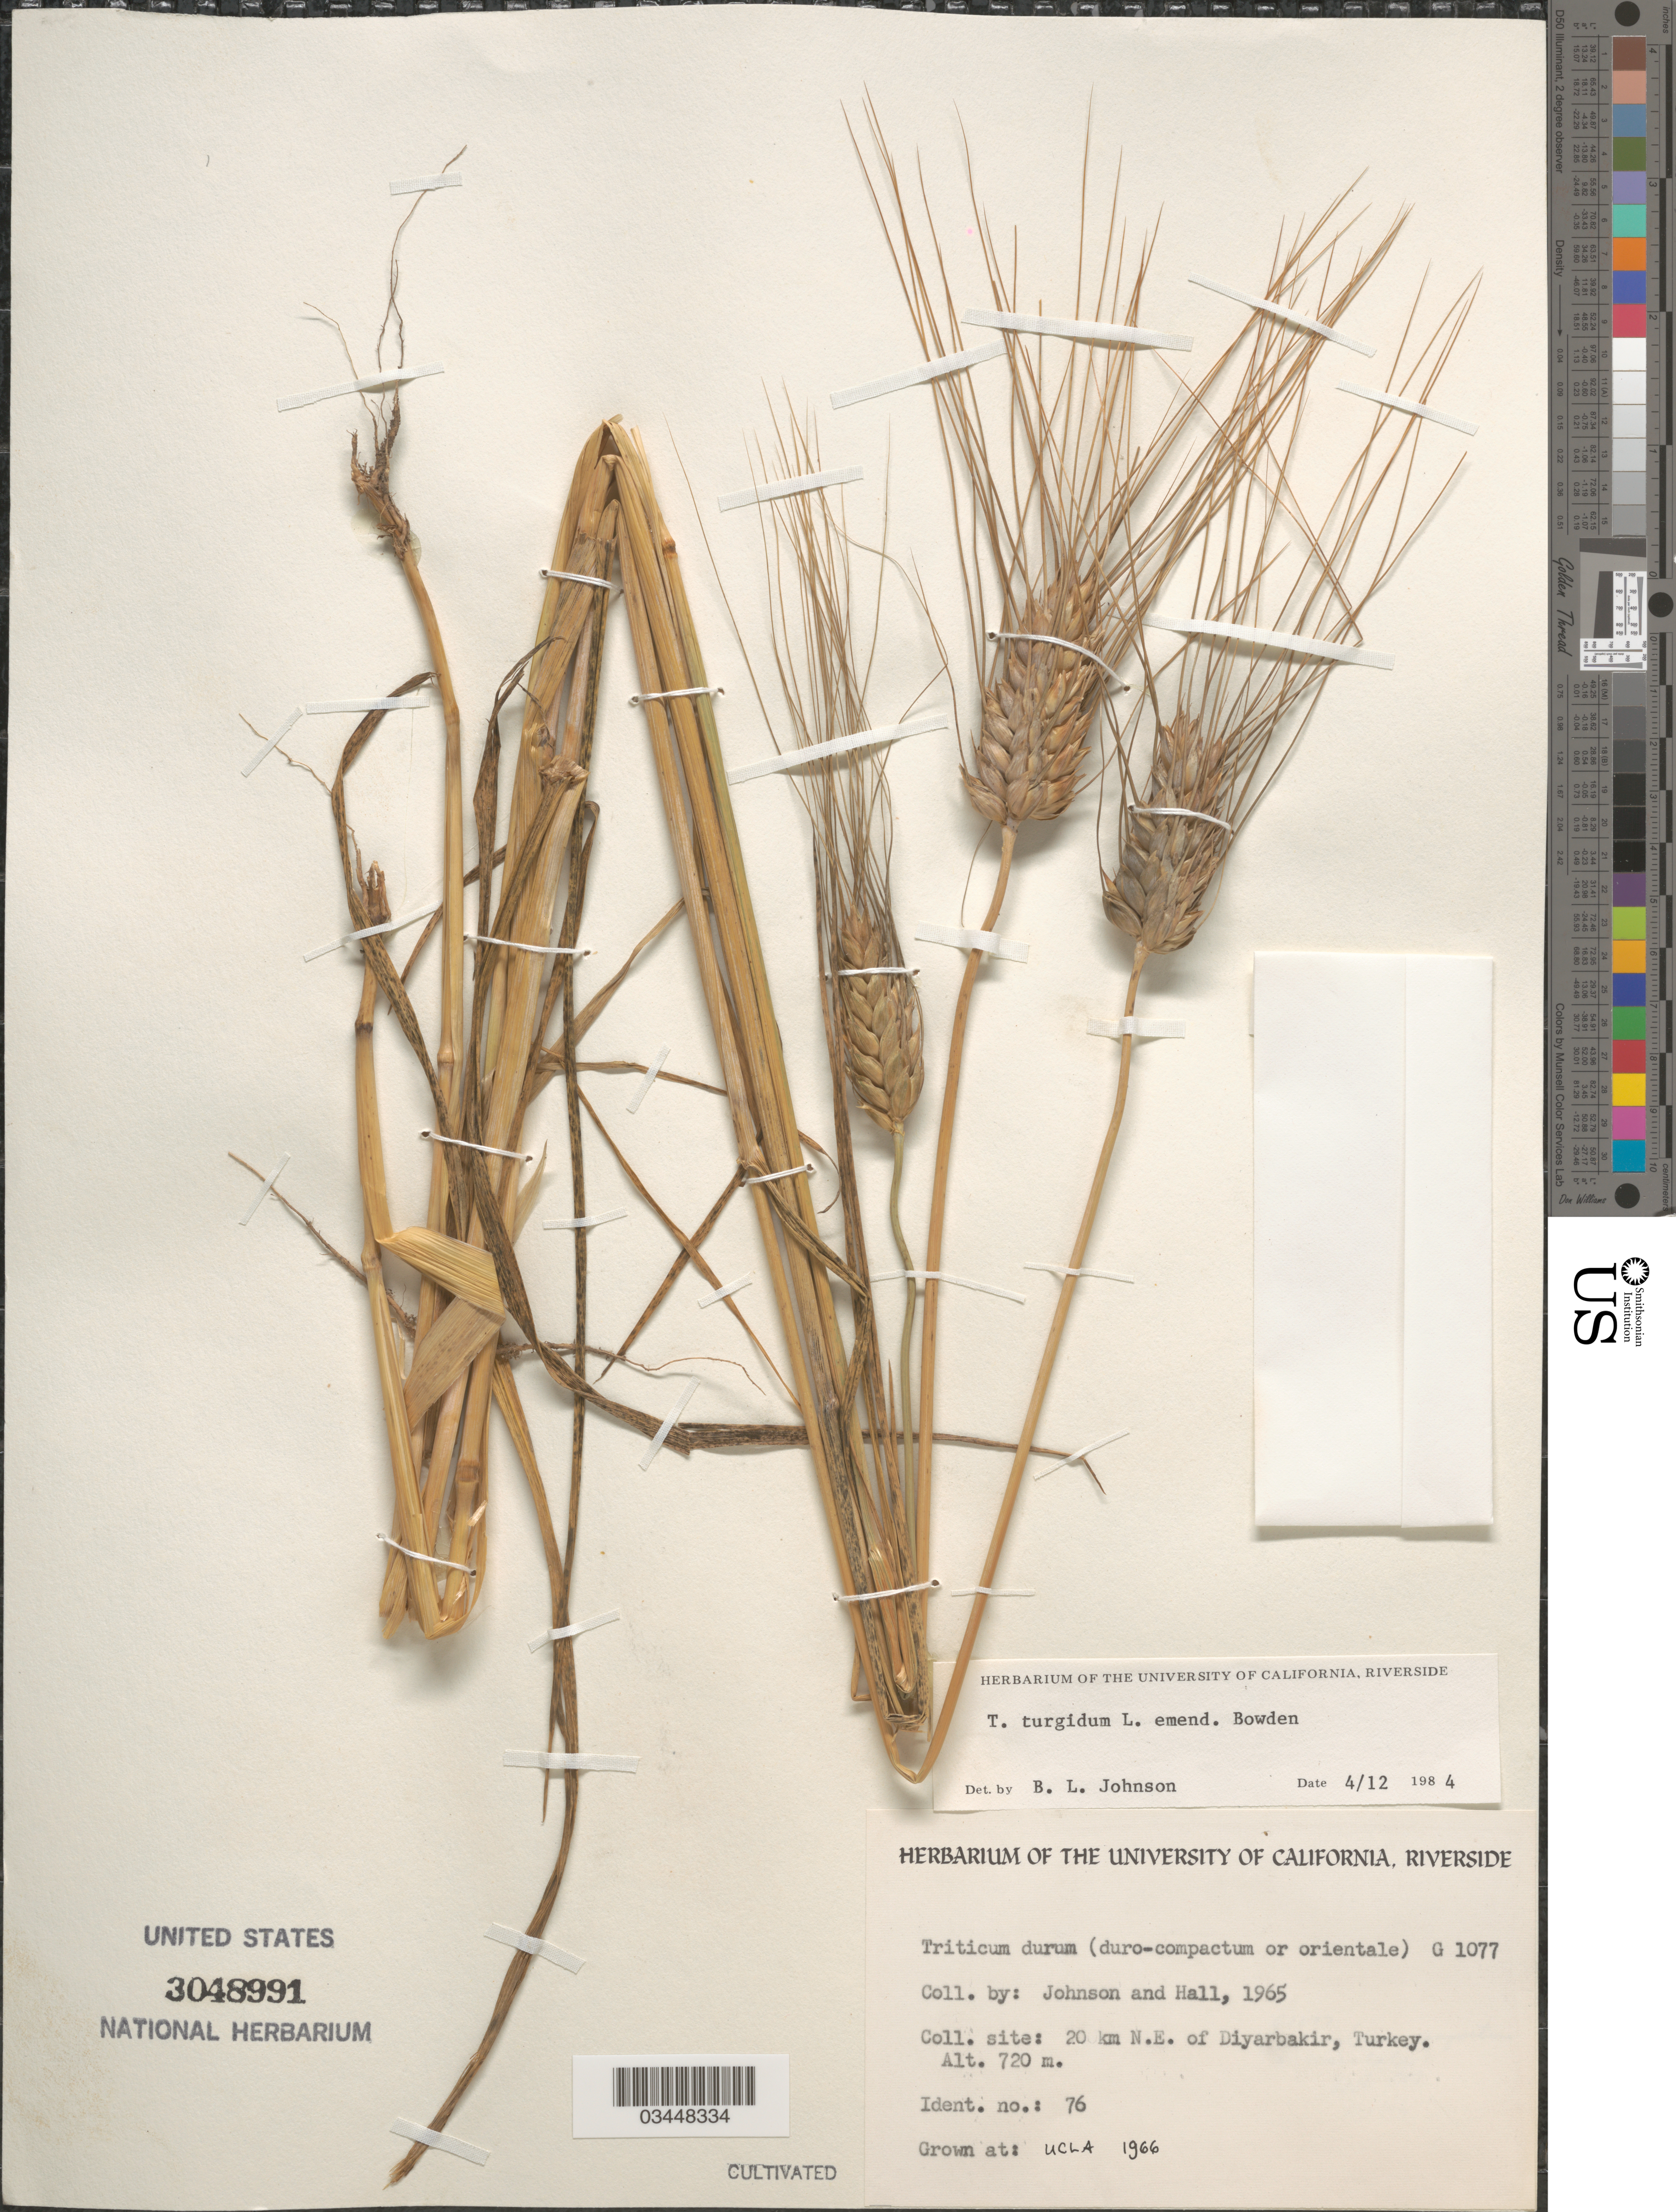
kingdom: Plantae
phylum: Tracheophyta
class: Liliopsida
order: Poales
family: Poaceae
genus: Triticum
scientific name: Triticum turgidum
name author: L.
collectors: ex herb. Univ. of California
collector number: G1077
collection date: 1966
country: United States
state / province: California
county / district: Los Angeles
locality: UCLA.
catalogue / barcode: US 3048991